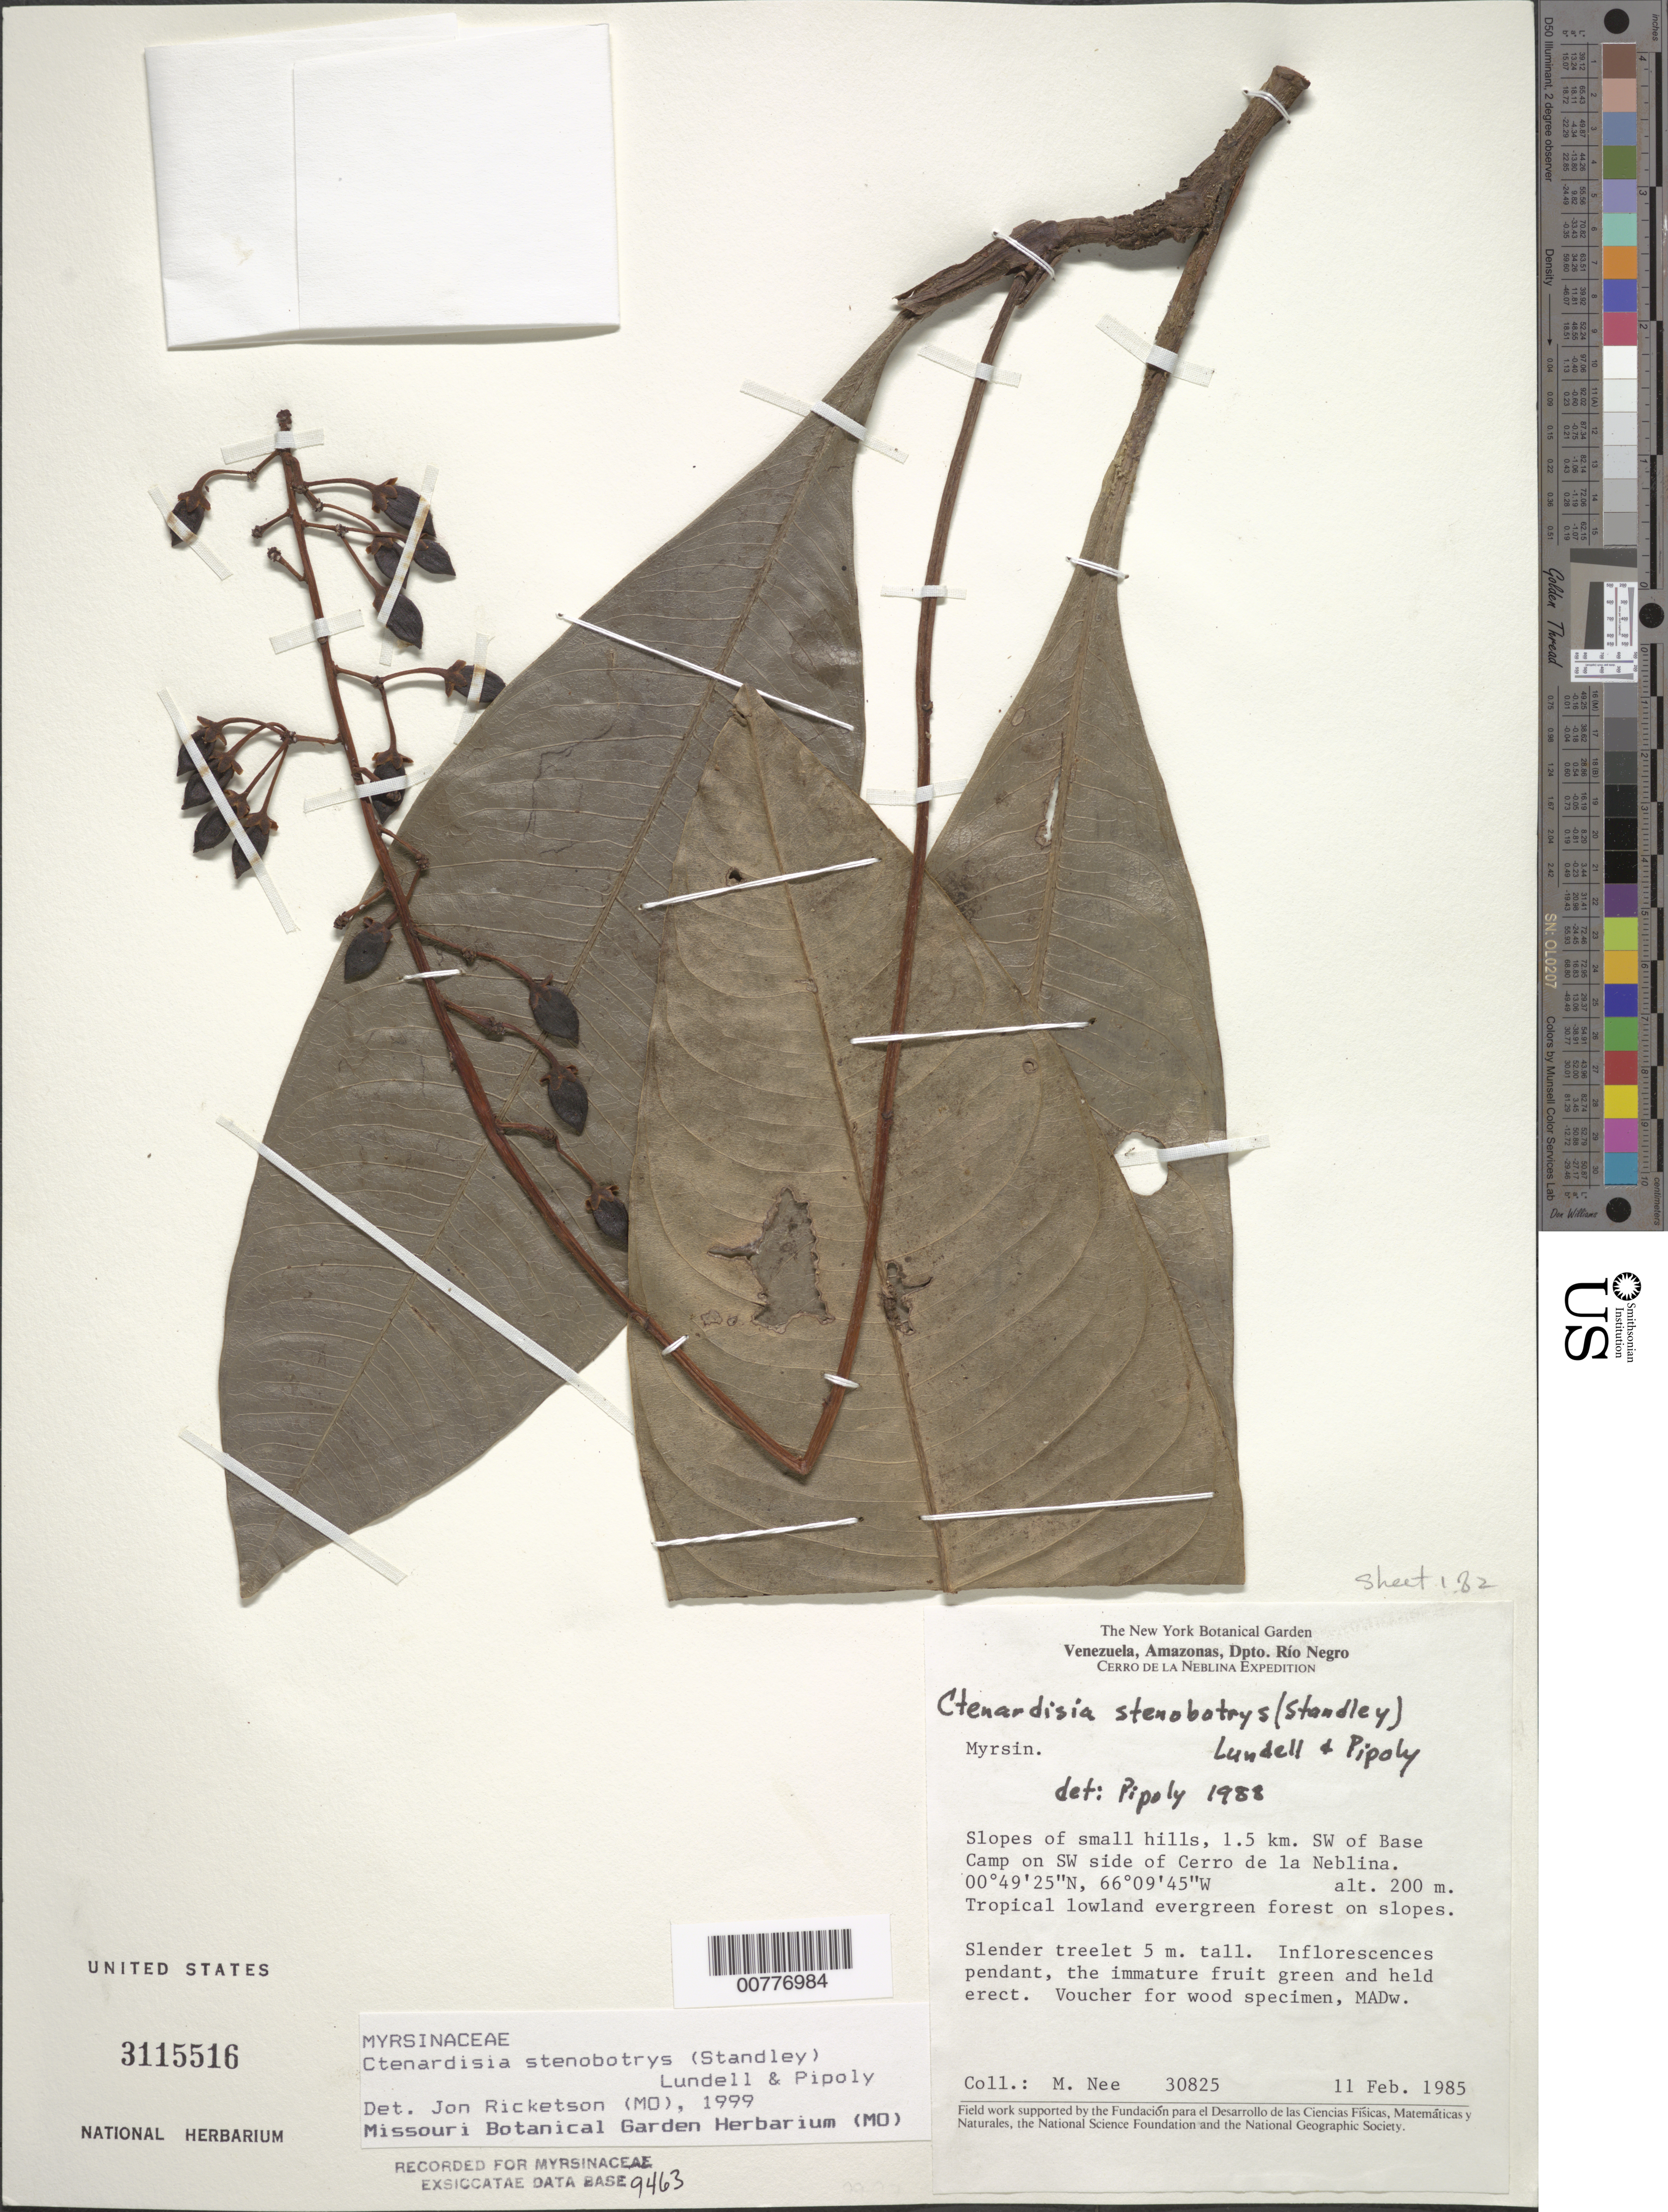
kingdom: Plantae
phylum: Tracheophyta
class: Magnoliopsida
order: Ericales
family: Primulaceae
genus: Ctenardisia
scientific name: Ctenardisia stenobotrys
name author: (Standl.) Lundell & Pipoly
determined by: Ricketson, Jon M., (MO), Missouri Botanical Garden (UNITED STATES)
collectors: M. Nee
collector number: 30825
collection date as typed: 11-Feb-85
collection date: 1985-02-11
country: Venezuela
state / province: Amazonas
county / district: Río Negro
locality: Cerro de la Neblina, 1.5 km S of base camp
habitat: Tropical lowland forest on slopes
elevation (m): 200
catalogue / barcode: US 3115516